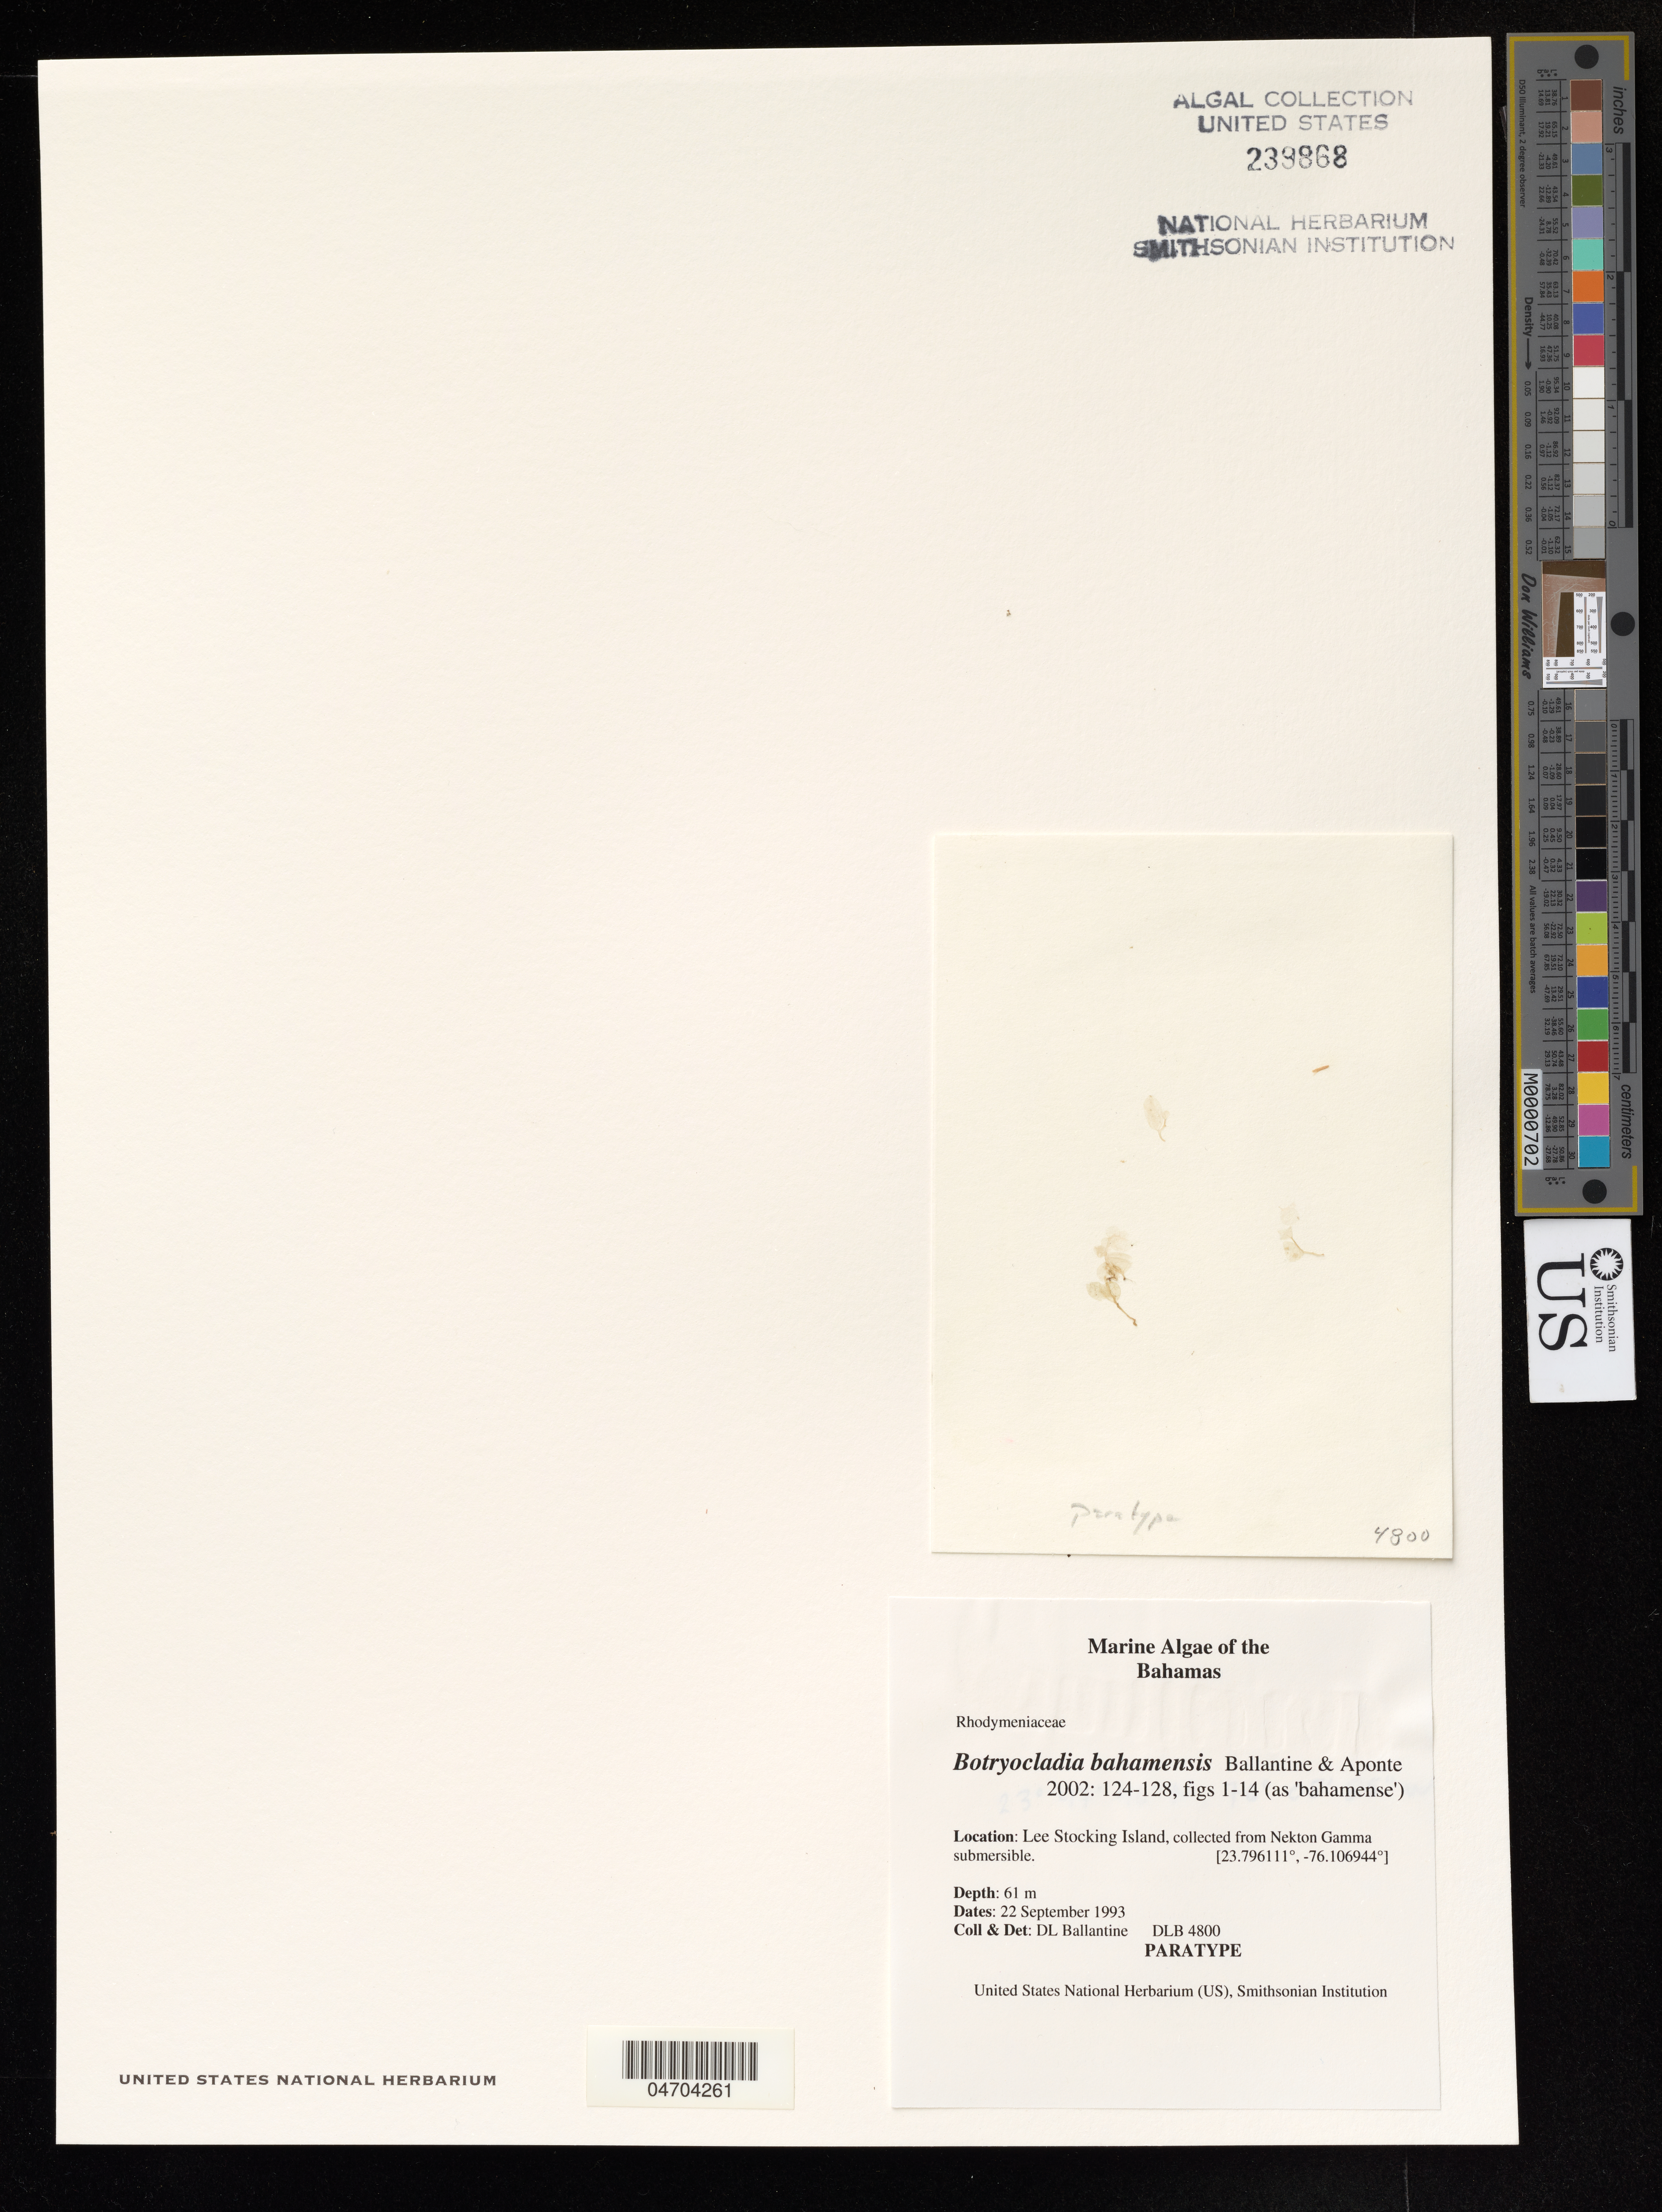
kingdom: Plantae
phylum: Rhodophyta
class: Florideophyceae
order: Rhodymeniales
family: Rhodymeniaceae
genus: Botryocladia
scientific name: Botryocladia bahamensis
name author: D.L. Ballant. & N.E.Aponte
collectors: D. Ballantine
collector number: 4800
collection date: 1993-09-22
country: Bahamas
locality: Lee Stocking Island, from Nekton Gamma.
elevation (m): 61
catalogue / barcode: US 239868